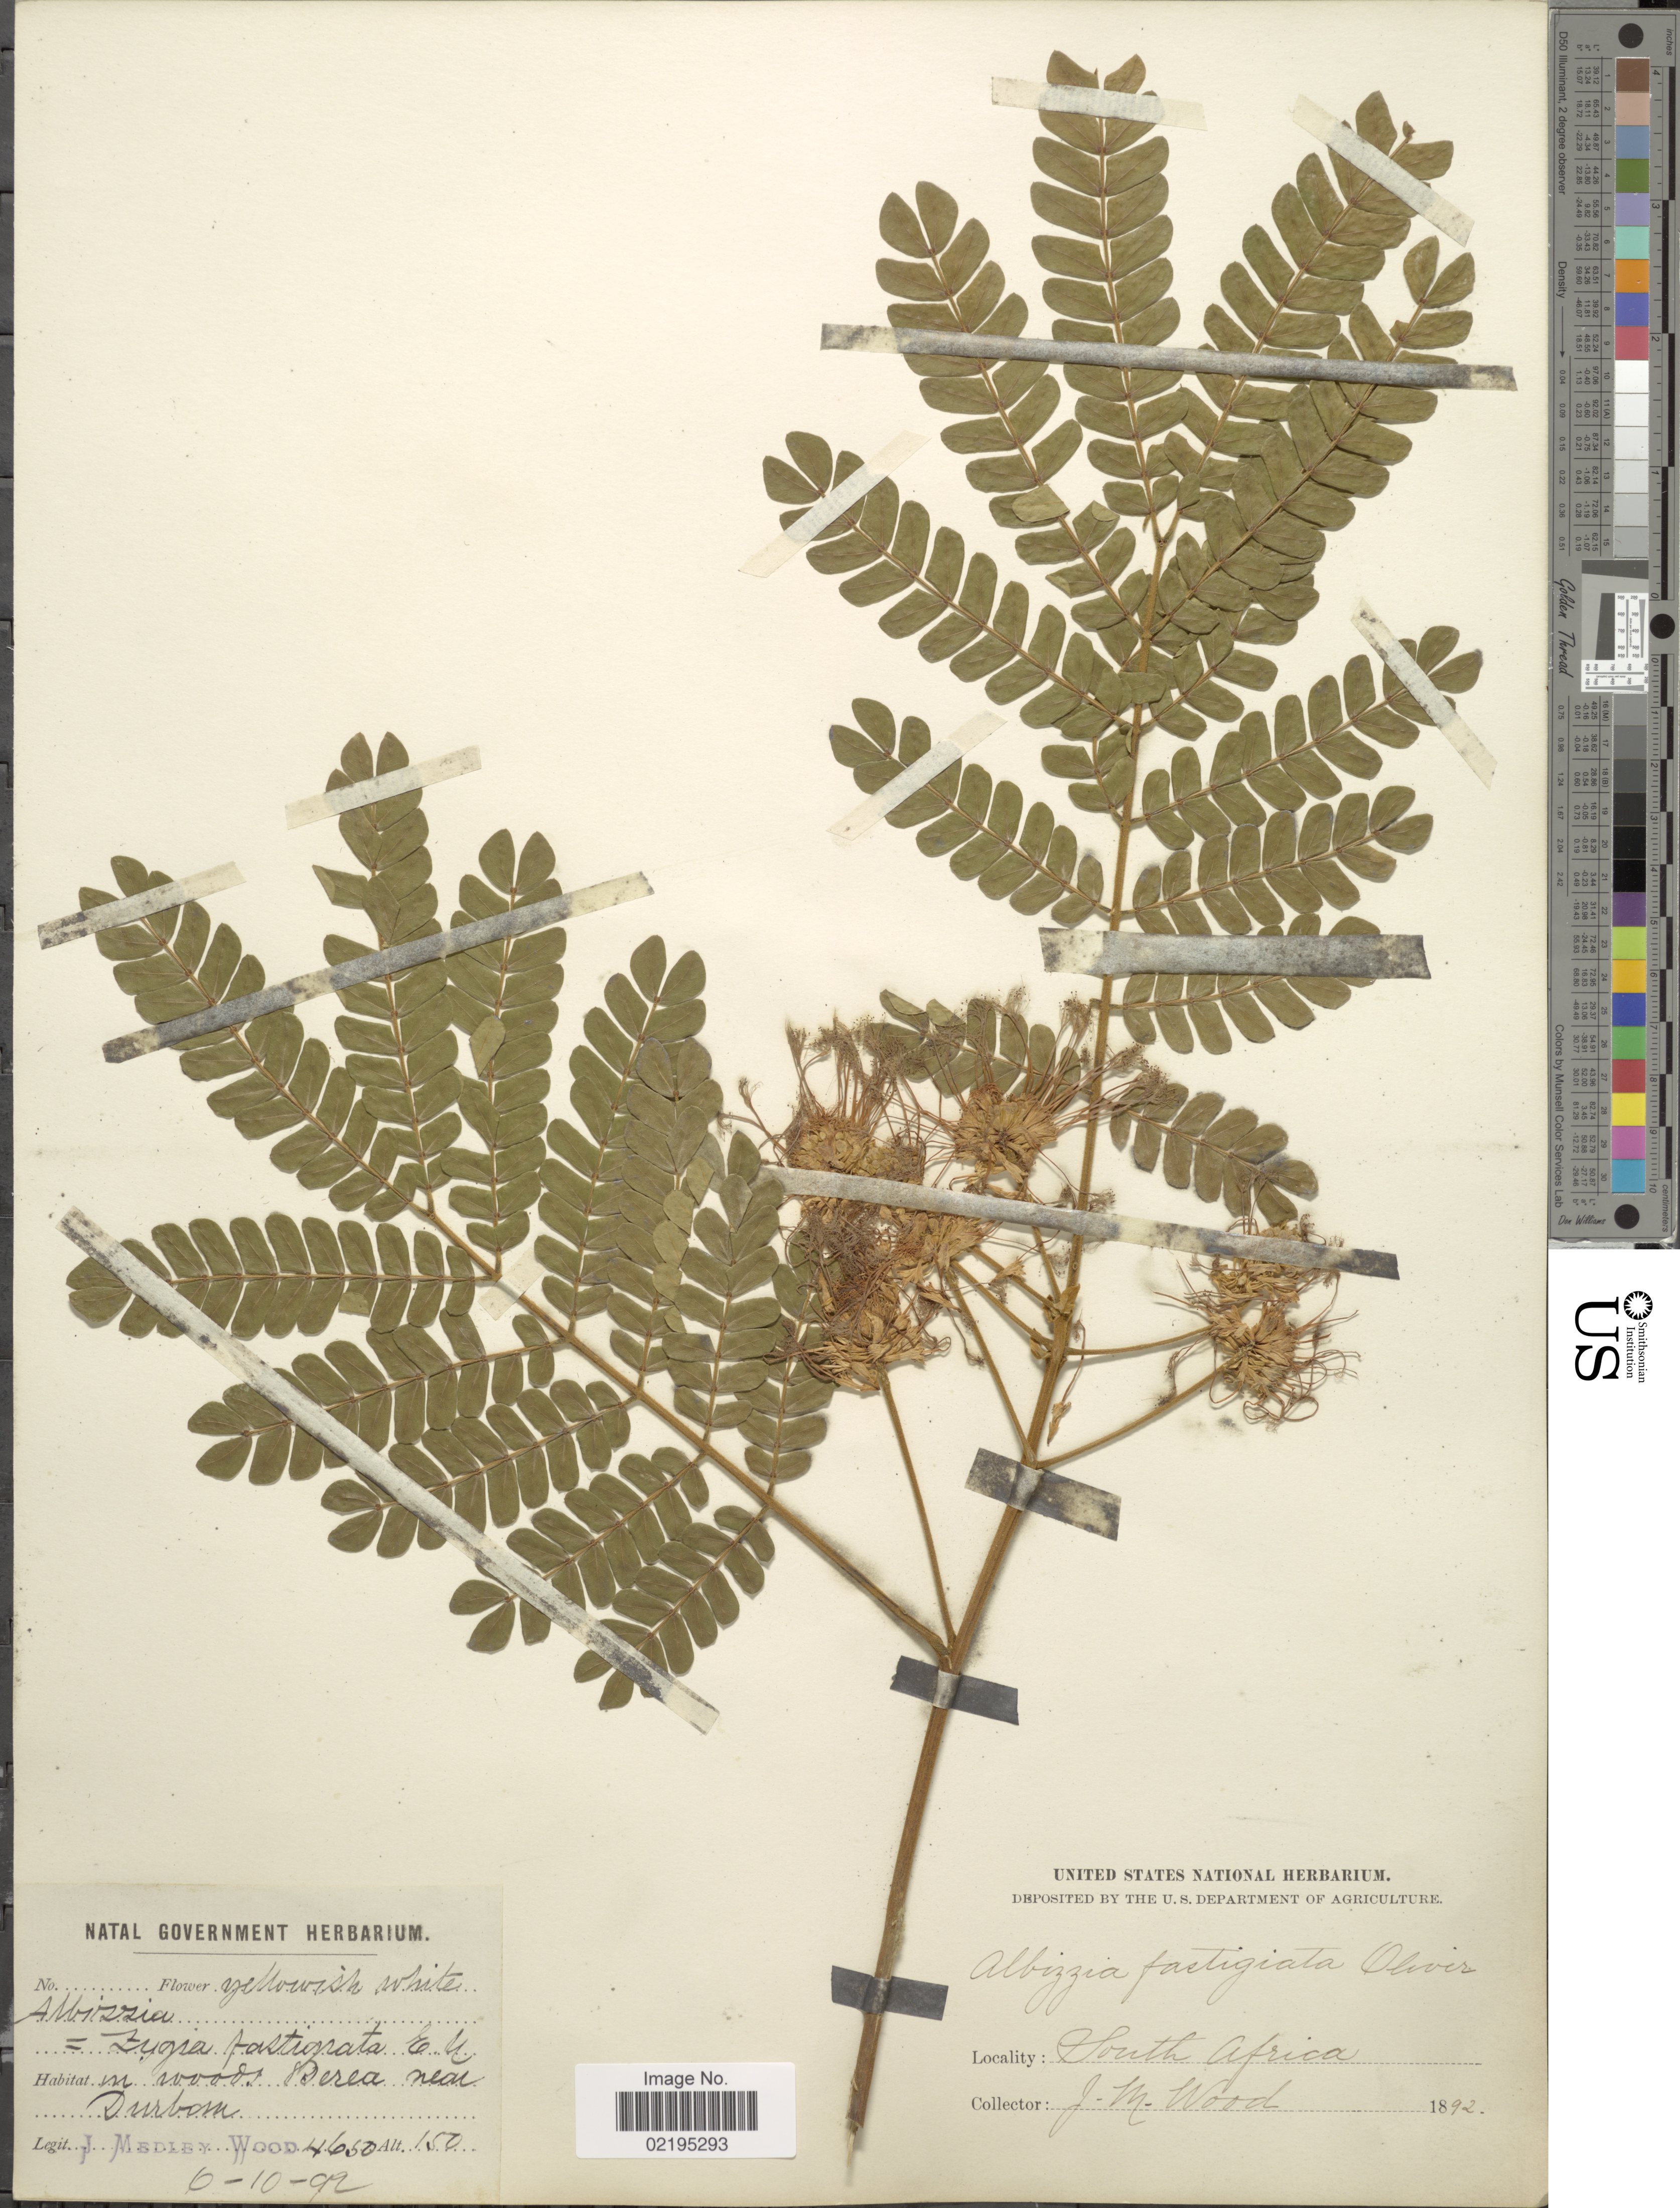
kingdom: Plantae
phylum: Tracheophyta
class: Magnoliopsida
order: Fabales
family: Fabaceae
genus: Albizia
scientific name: Albizia fastigiata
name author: Oliv. & E. Mey.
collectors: J. M. Wood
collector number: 4650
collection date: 1892-10-06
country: South Africa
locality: In woods Derea near Durban